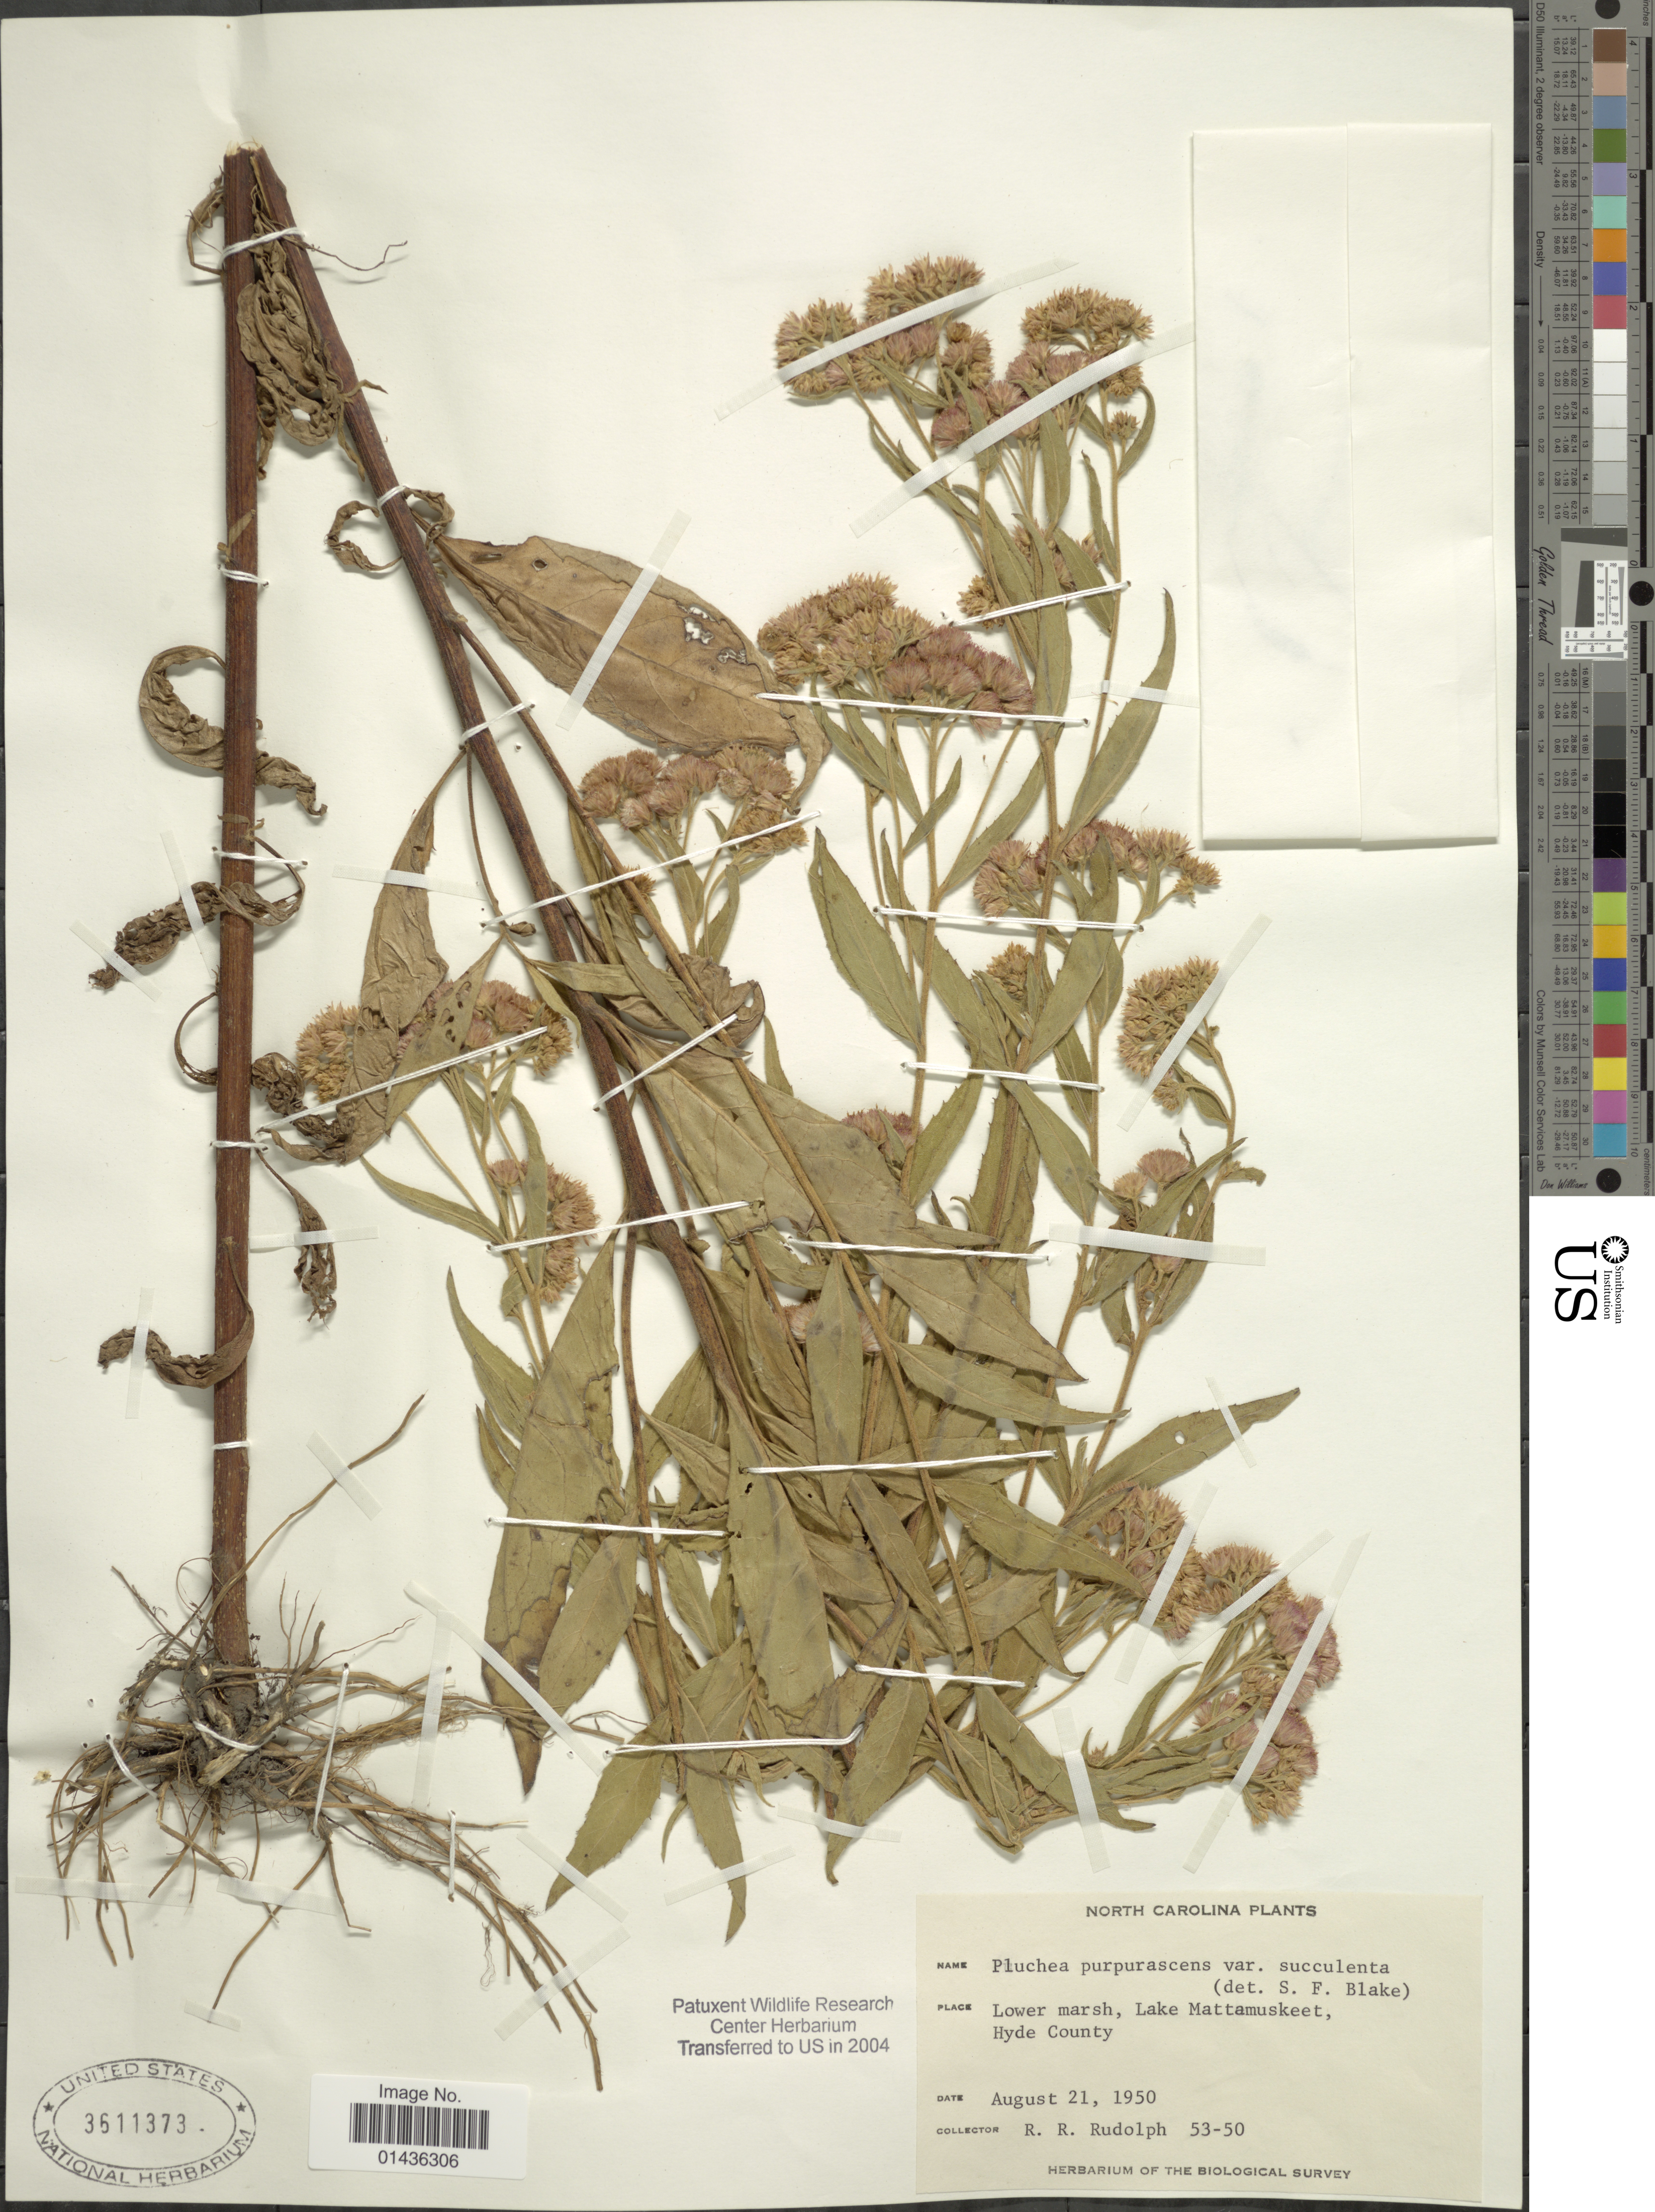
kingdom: Plantae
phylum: Tracheophyta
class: Magnoliopsida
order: Asterales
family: Asteraceae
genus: Pluchea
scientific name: Pluchea odorata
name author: (L.) Cass.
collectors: R. Rudolph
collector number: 53-50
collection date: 1950-08-21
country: United States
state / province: North Carolina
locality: Lake Mattamuskeet, Hyde County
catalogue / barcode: US 3611373